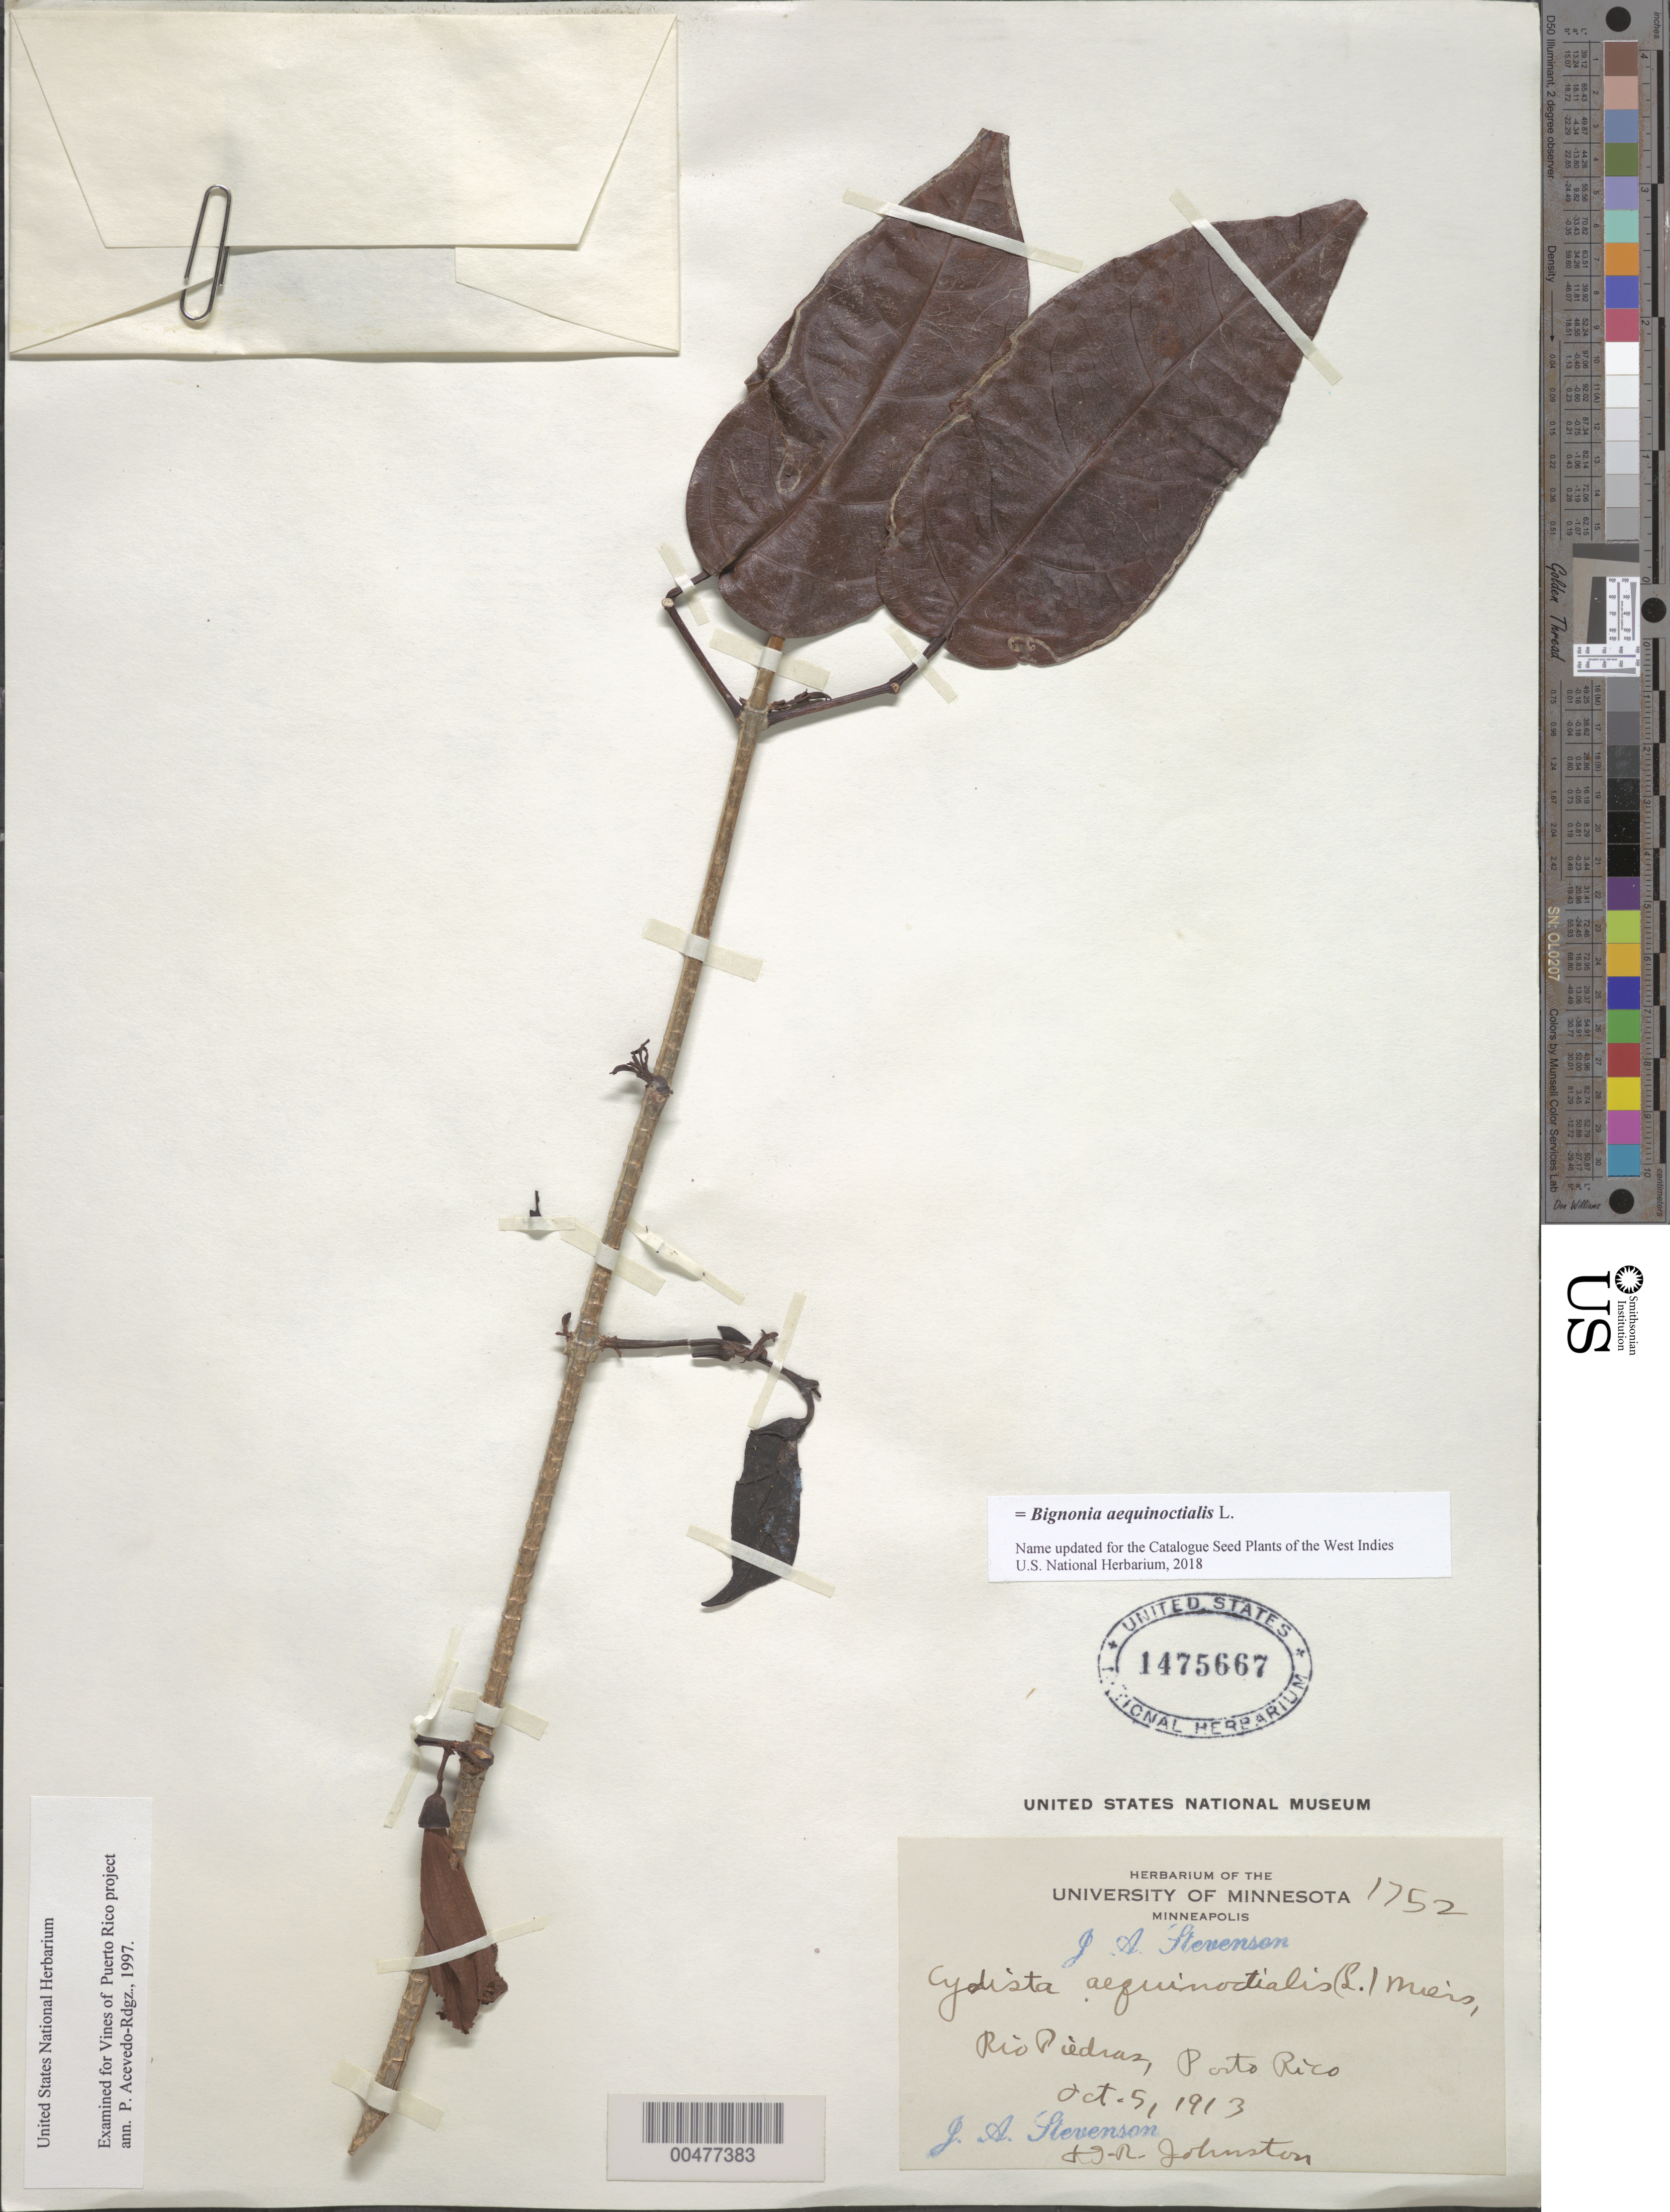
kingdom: Plantae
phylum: Tracheophyta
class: Magnoliopsida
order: Lamiales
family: Bignoniaceae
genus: Bignonia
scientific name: Bignonia aequinoctialis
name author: L.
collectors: J. Stevenson & J. Johnston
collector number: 1752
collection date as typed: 05 Oct 1913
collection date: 1913-10-05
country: Puerto Rico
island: Greater Antilles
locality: Rio Piedras [San Juan]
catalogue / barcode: US 1475667